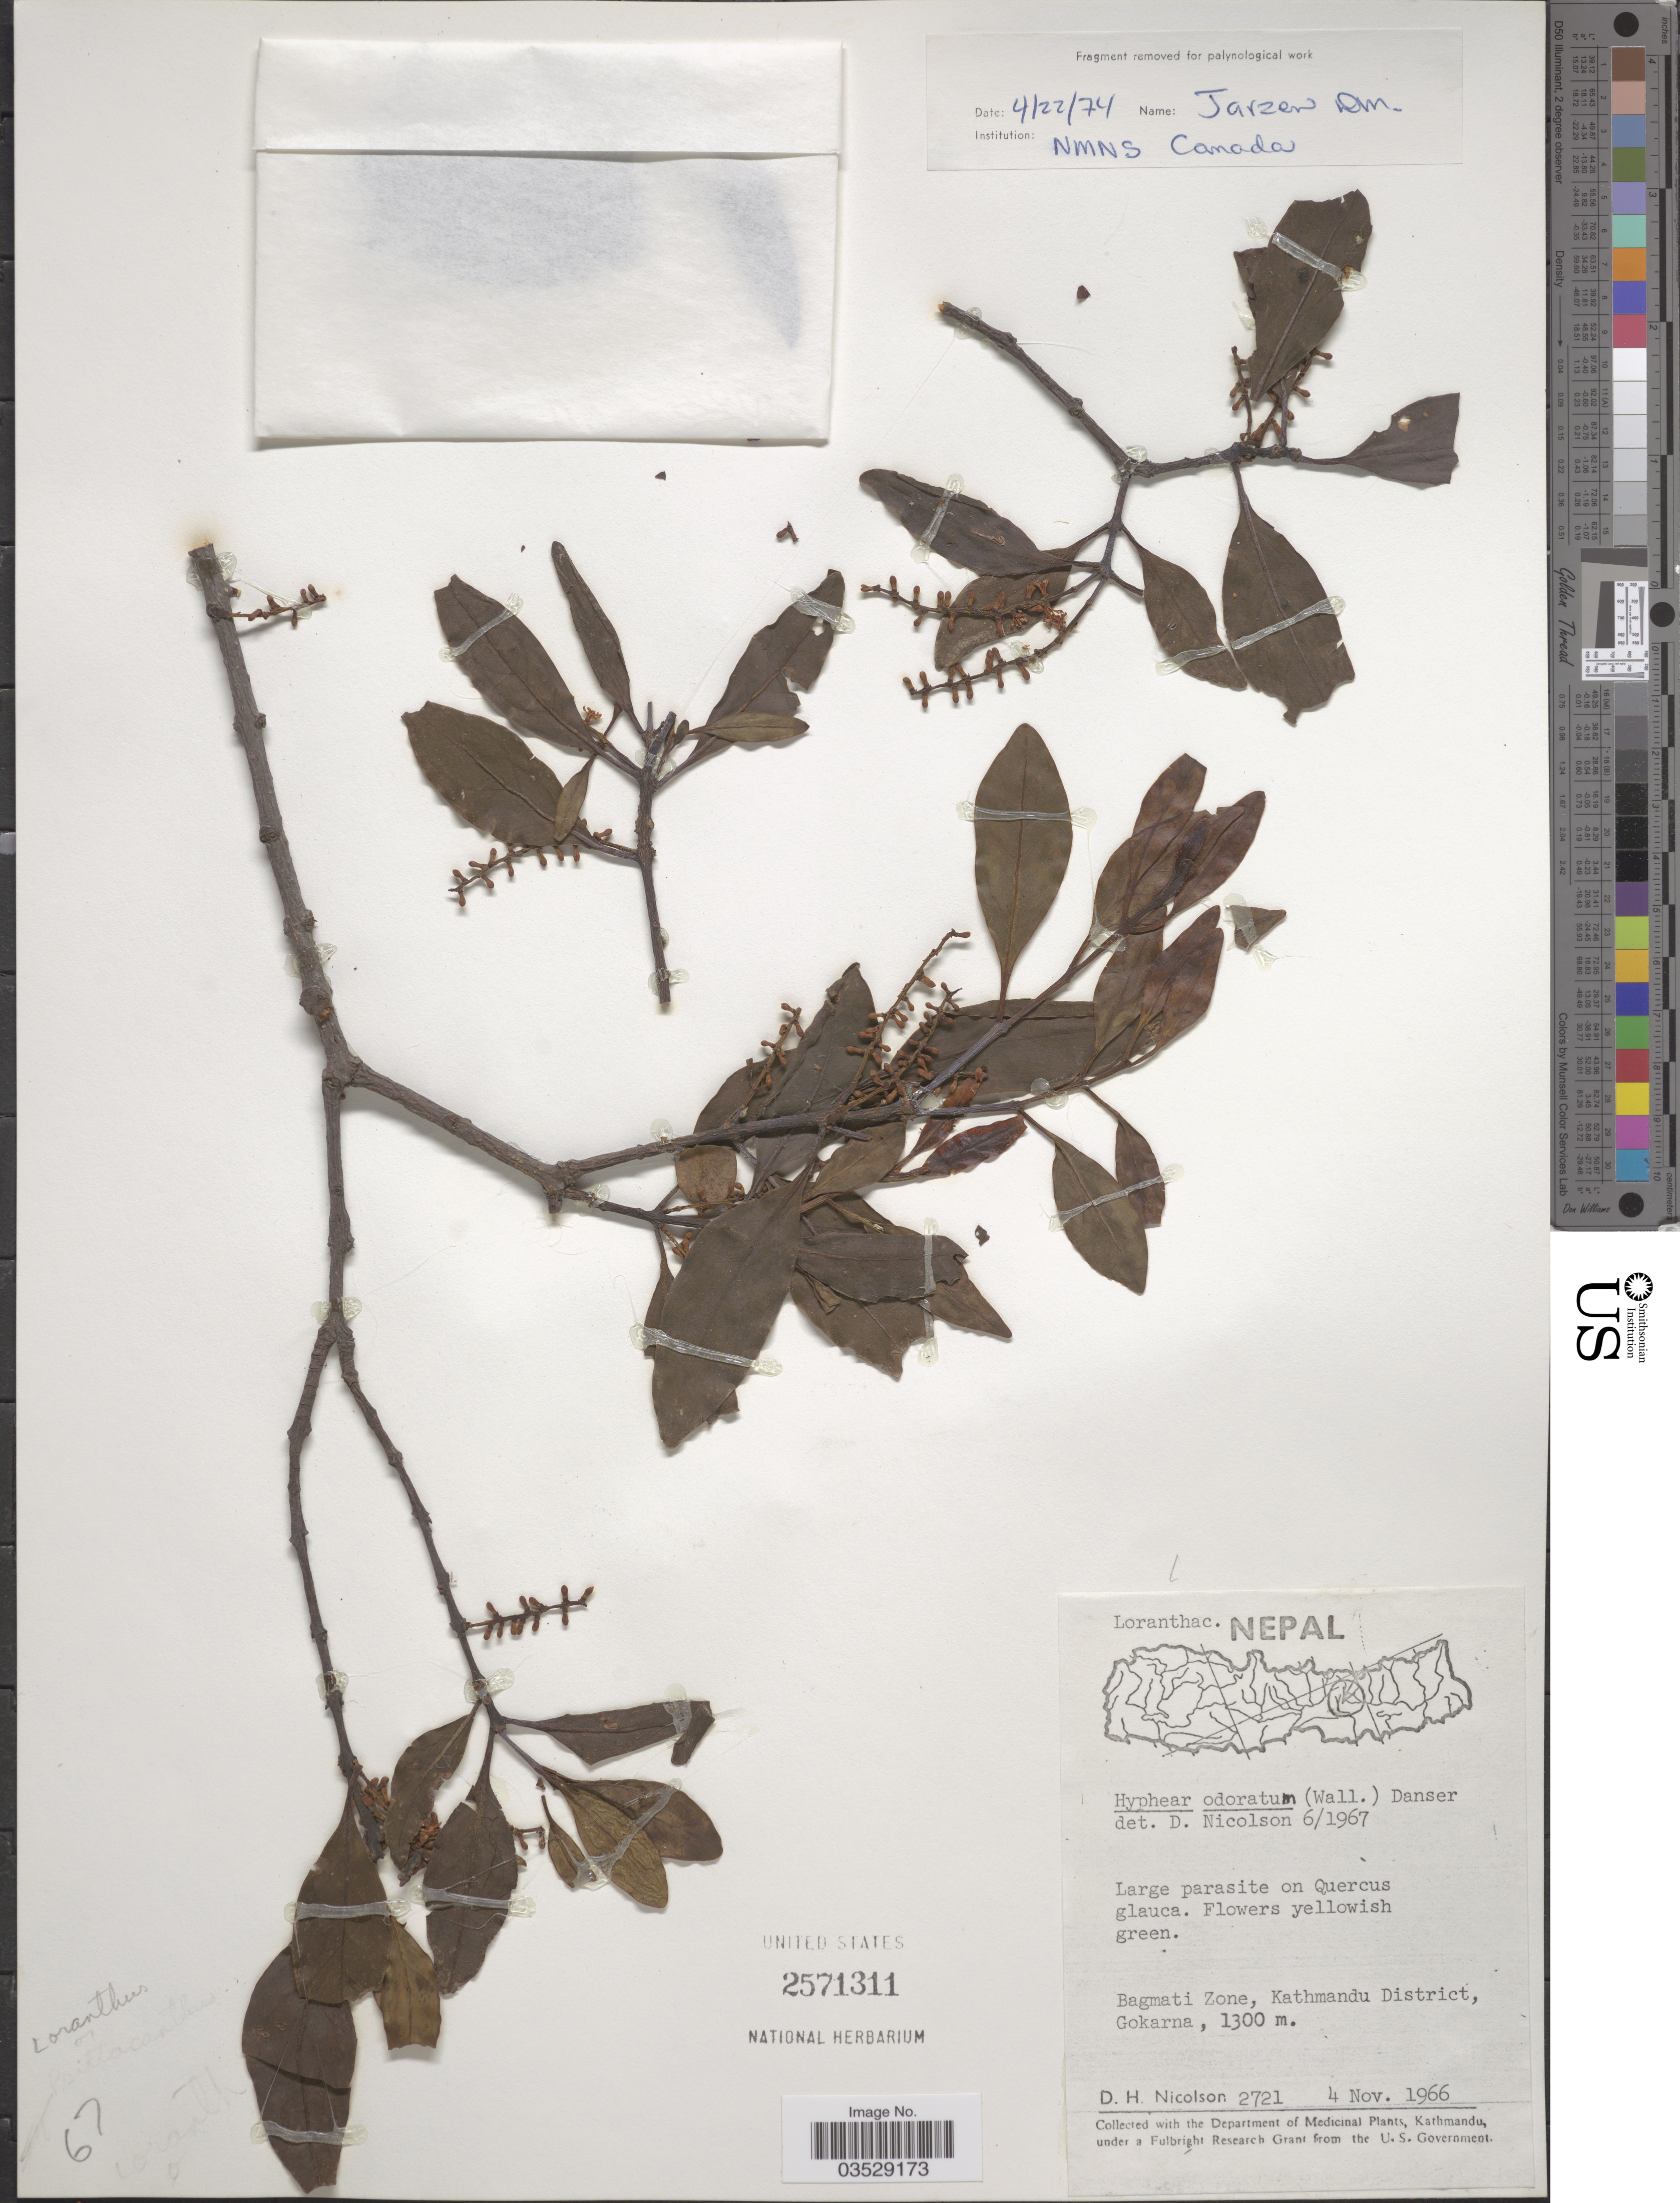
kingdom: Plantae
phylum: Tracheophyta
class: Magnoliopsida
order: Santalales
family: Loranthaceae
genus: Helixanthera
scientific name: Helixanthera odorata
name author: (Wall.) Rajasek.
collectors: D. H. Nicolson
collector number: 2721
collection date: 1966-11-04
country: Nepal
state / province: Bagmati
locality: Bagmati Zone, Kathmandu District, Gokarna.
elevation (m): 1300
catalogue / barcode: US 2571311